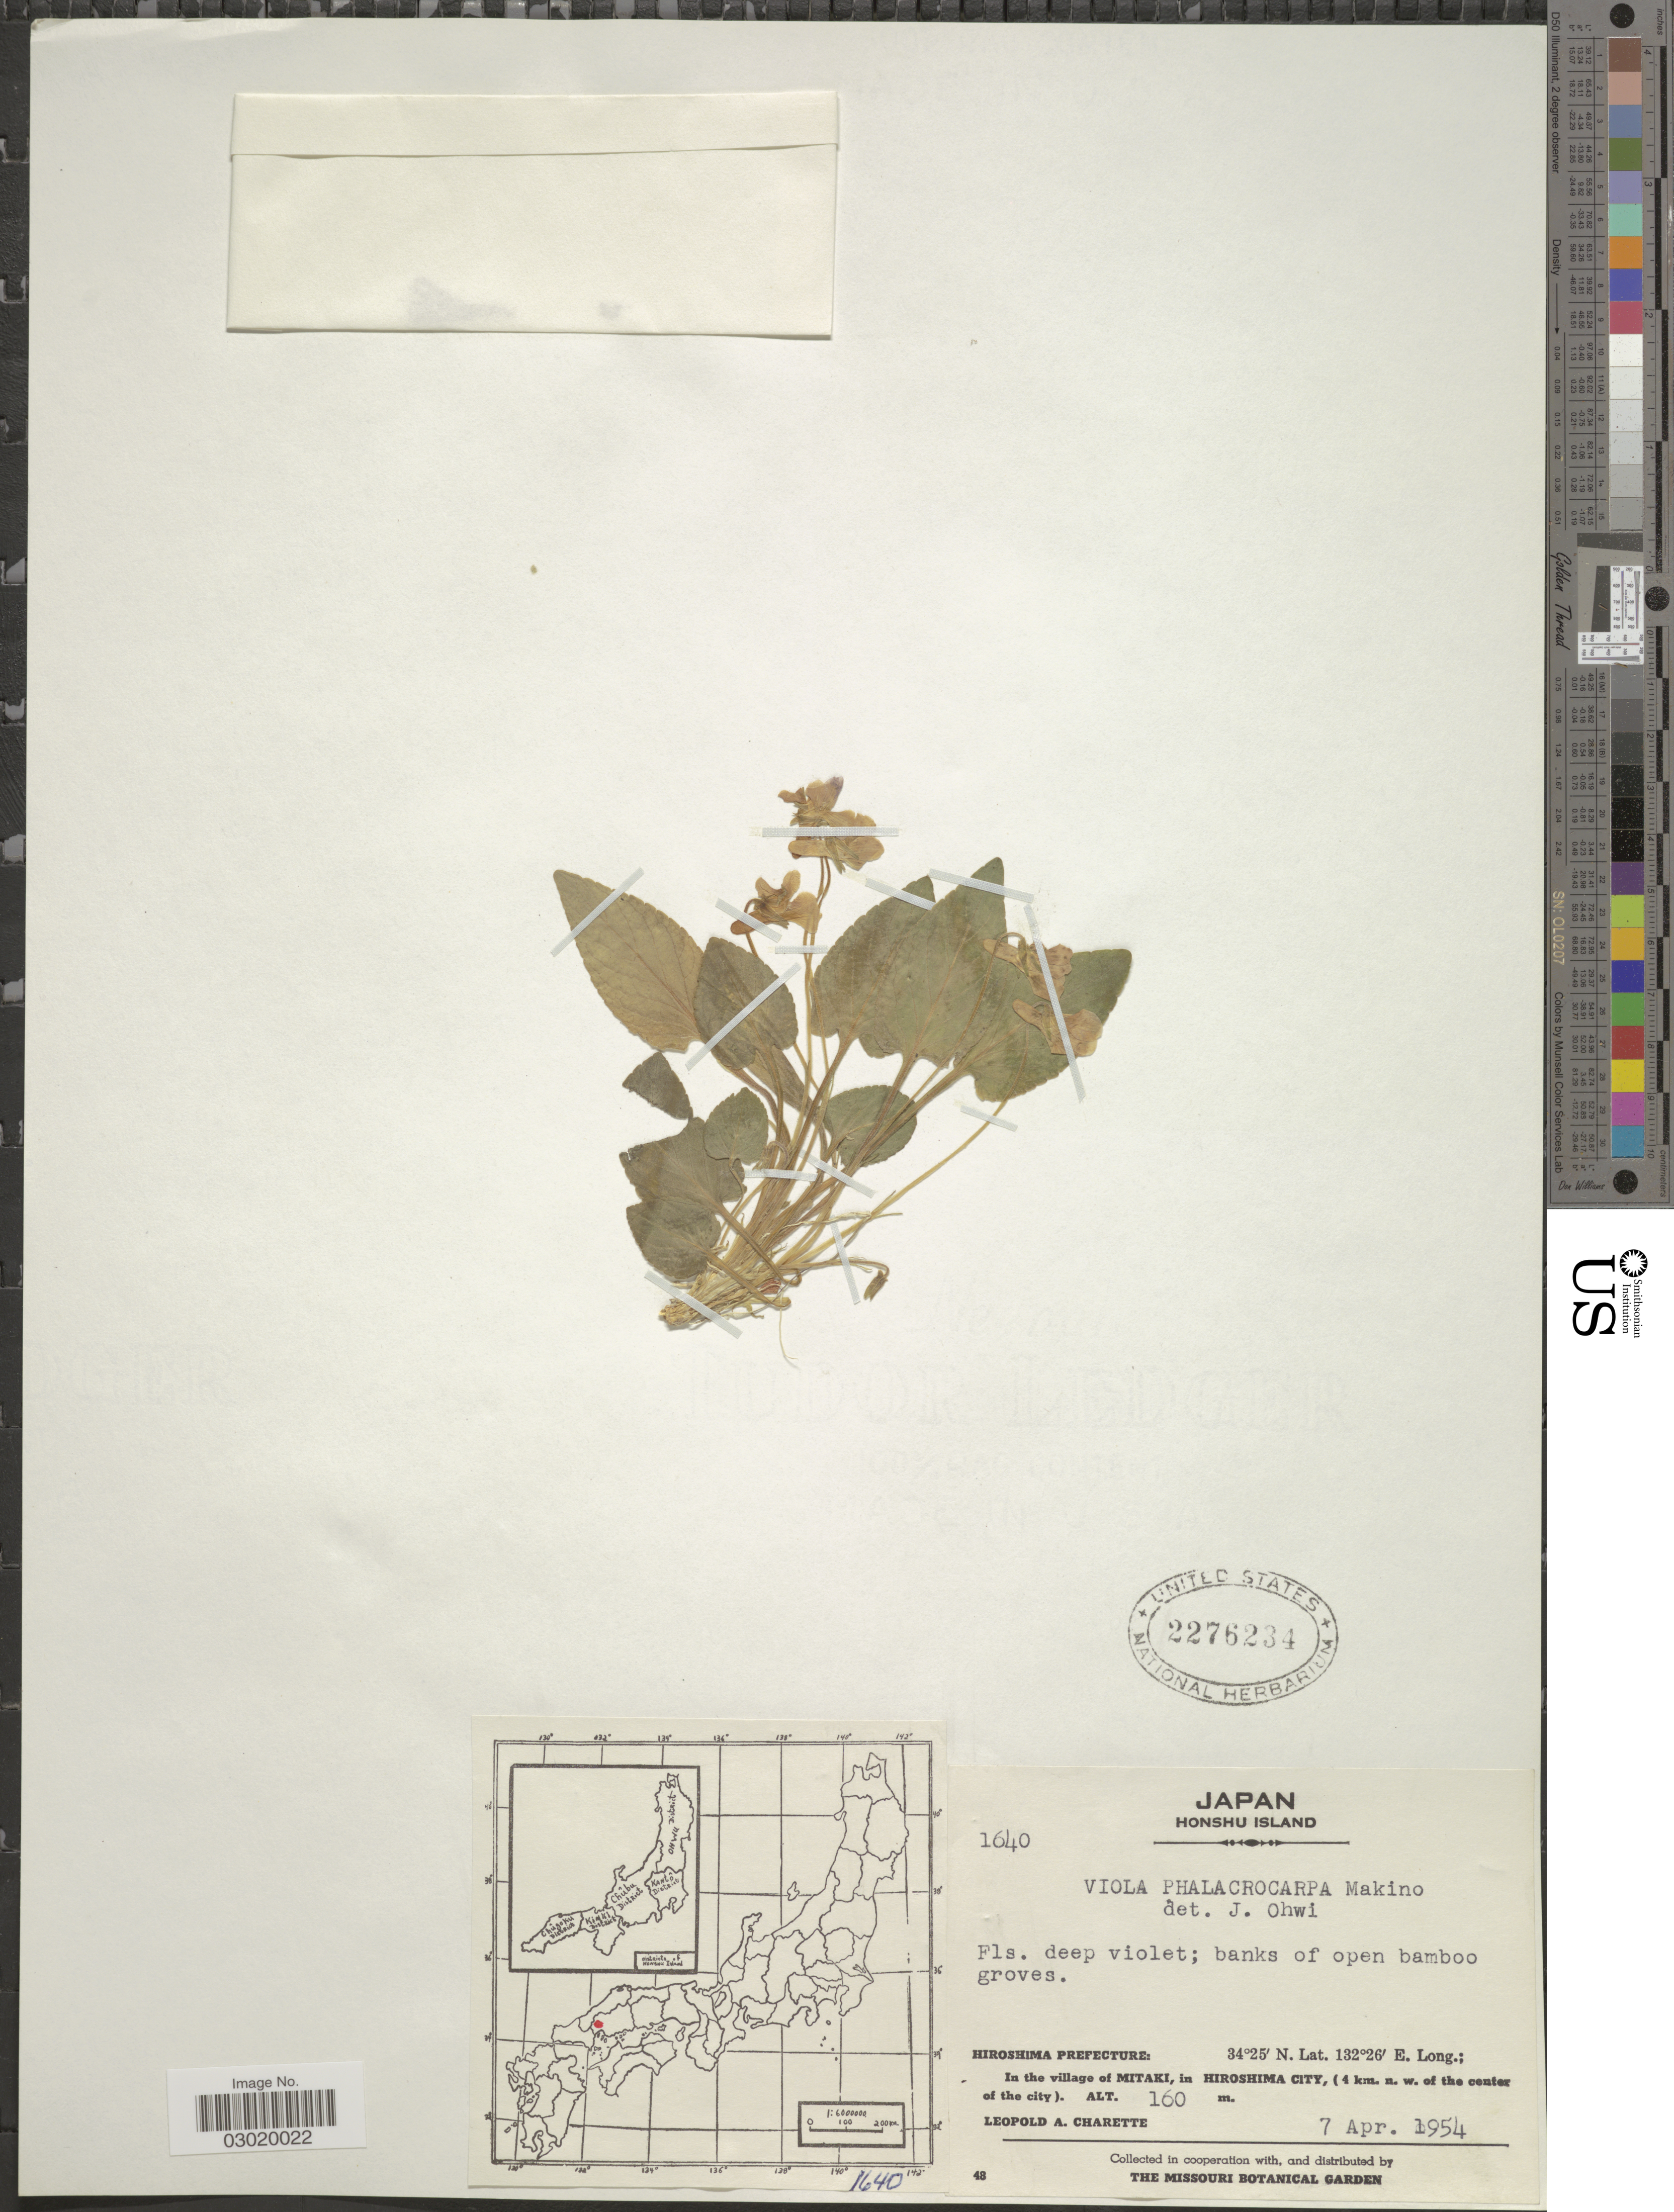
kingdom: Plantae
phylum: Tracheophyta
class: Magnoliopsida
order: Malpighiales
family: Violaceae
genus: Viola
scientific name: Viola phalacrocarpa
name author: Maxim.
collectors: L. A. Charette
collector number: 1640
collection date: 1954-04-07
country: Japan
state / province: Hirosima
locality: Honshu Island. Hiroshima Prefecture: In the village of Mitaki, in Hiroshima City, (4 km. n.w. of the center of the city).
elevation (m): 160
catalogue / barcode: US 2276234